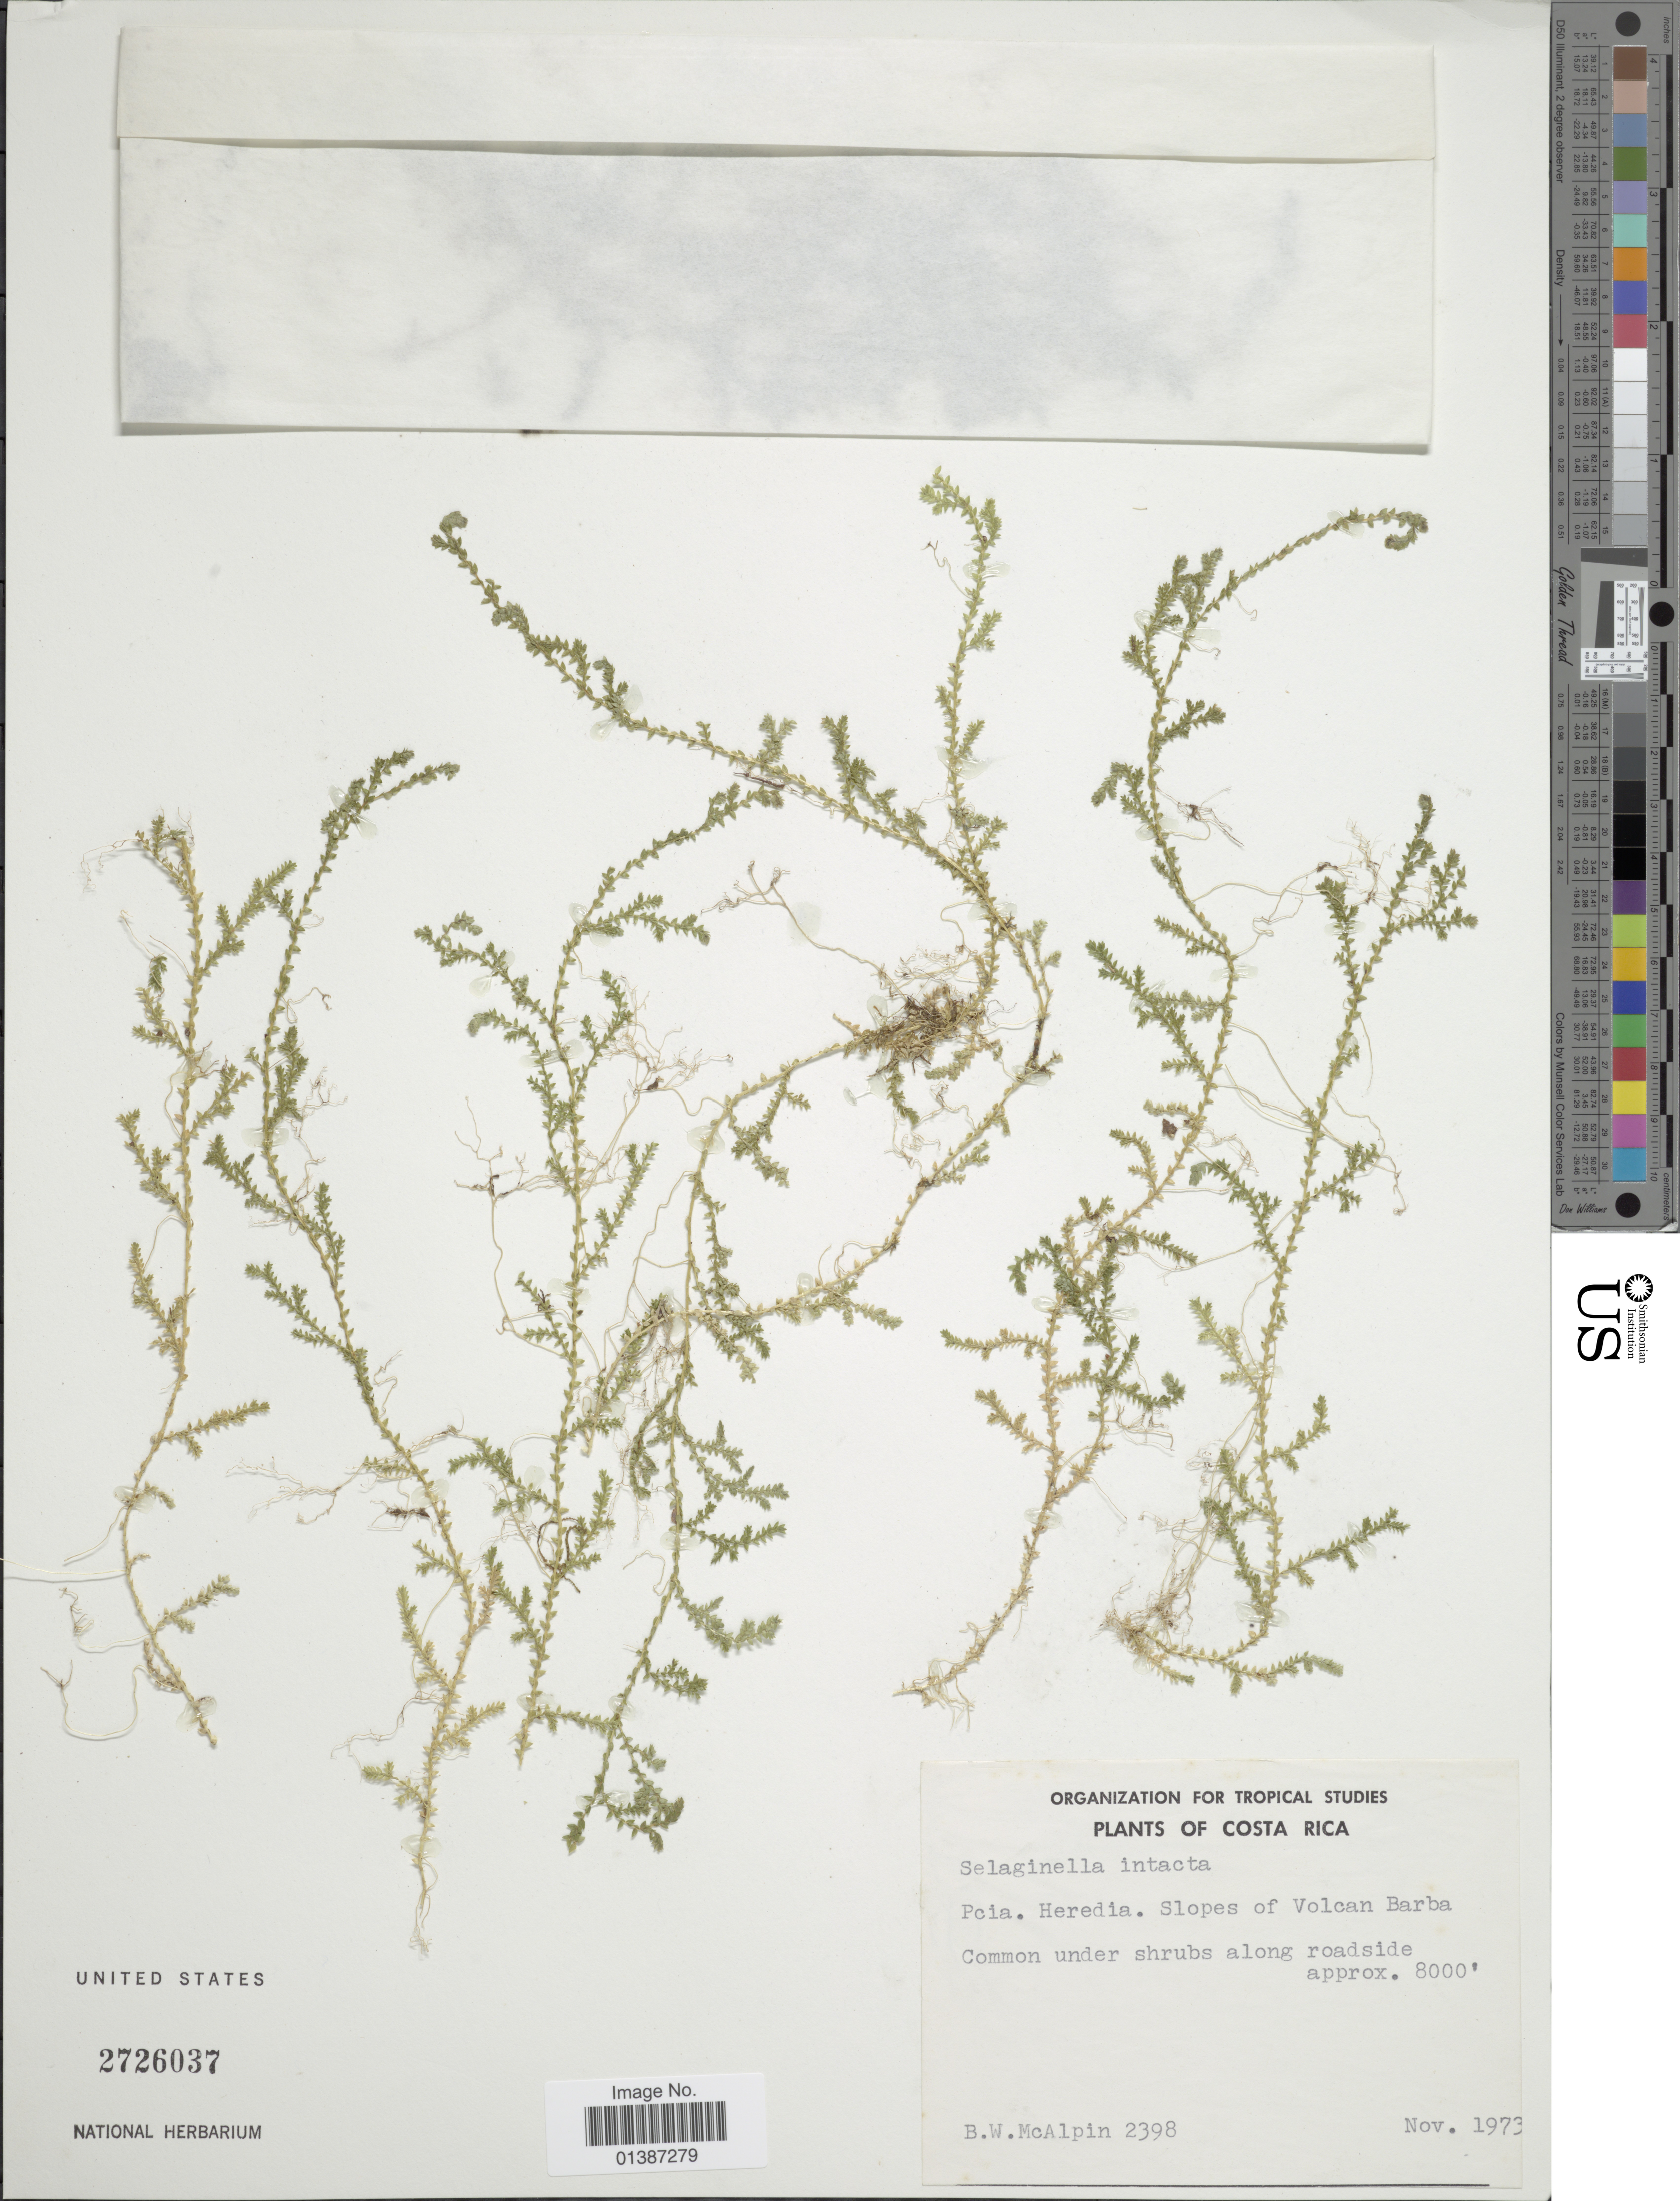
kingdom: Plantae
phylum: Tracheophyta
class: Lycopodiopsida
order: Selaginellales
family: Selaginellaceae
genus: Selaginella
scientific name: Selaginella atirrensis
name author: Hieron. in Engl. & Prantl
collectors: B. W. McAlpin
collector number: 2398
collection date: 1973-11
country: Costa Rica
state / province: Heredia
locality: Prov. Heredia. Slopes of Volcan Barba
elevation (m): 2438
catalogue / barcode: US 2726037